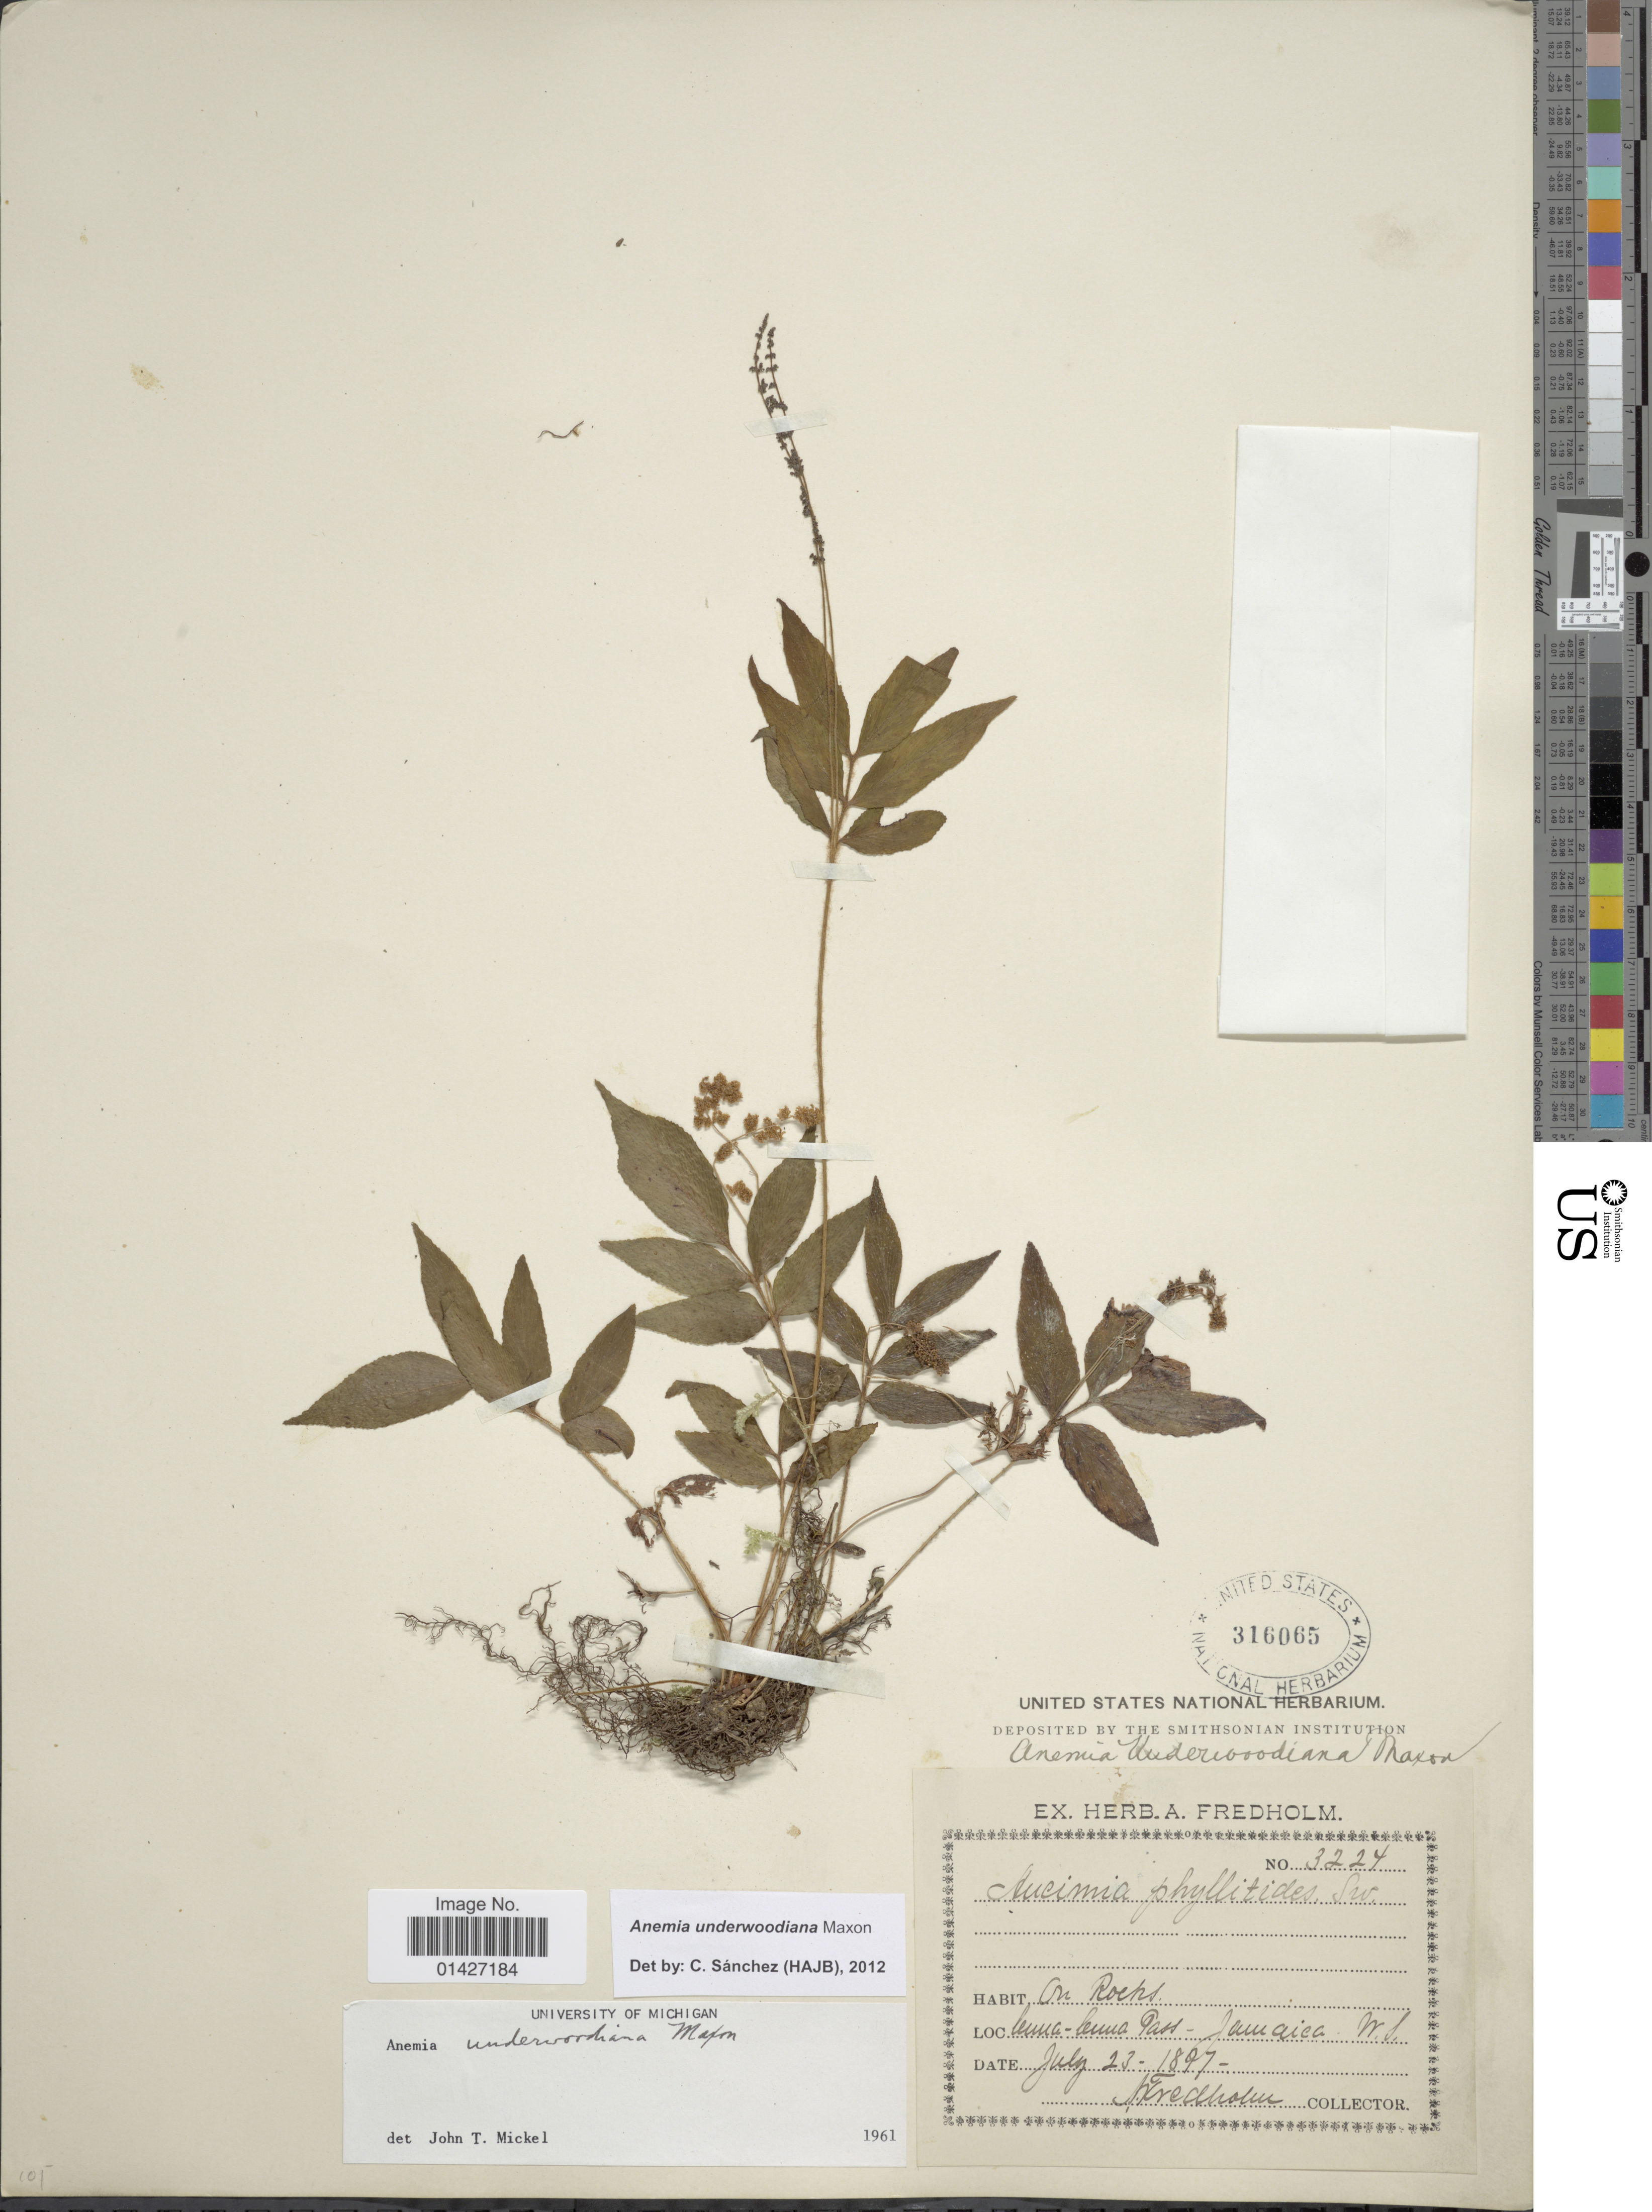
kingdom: Plantae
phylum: Tracheophyta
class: Polypodiopsida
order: Schizaeales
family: Anemiaceae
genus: Anemia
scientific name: Anemia underwoodiana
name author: Maxon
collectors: A. Fredholm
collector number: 3224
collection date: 1897-07-23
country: Jamaica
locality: On Rocks. Cuna-Cuna Pass, W.I.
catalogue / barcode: US 316065